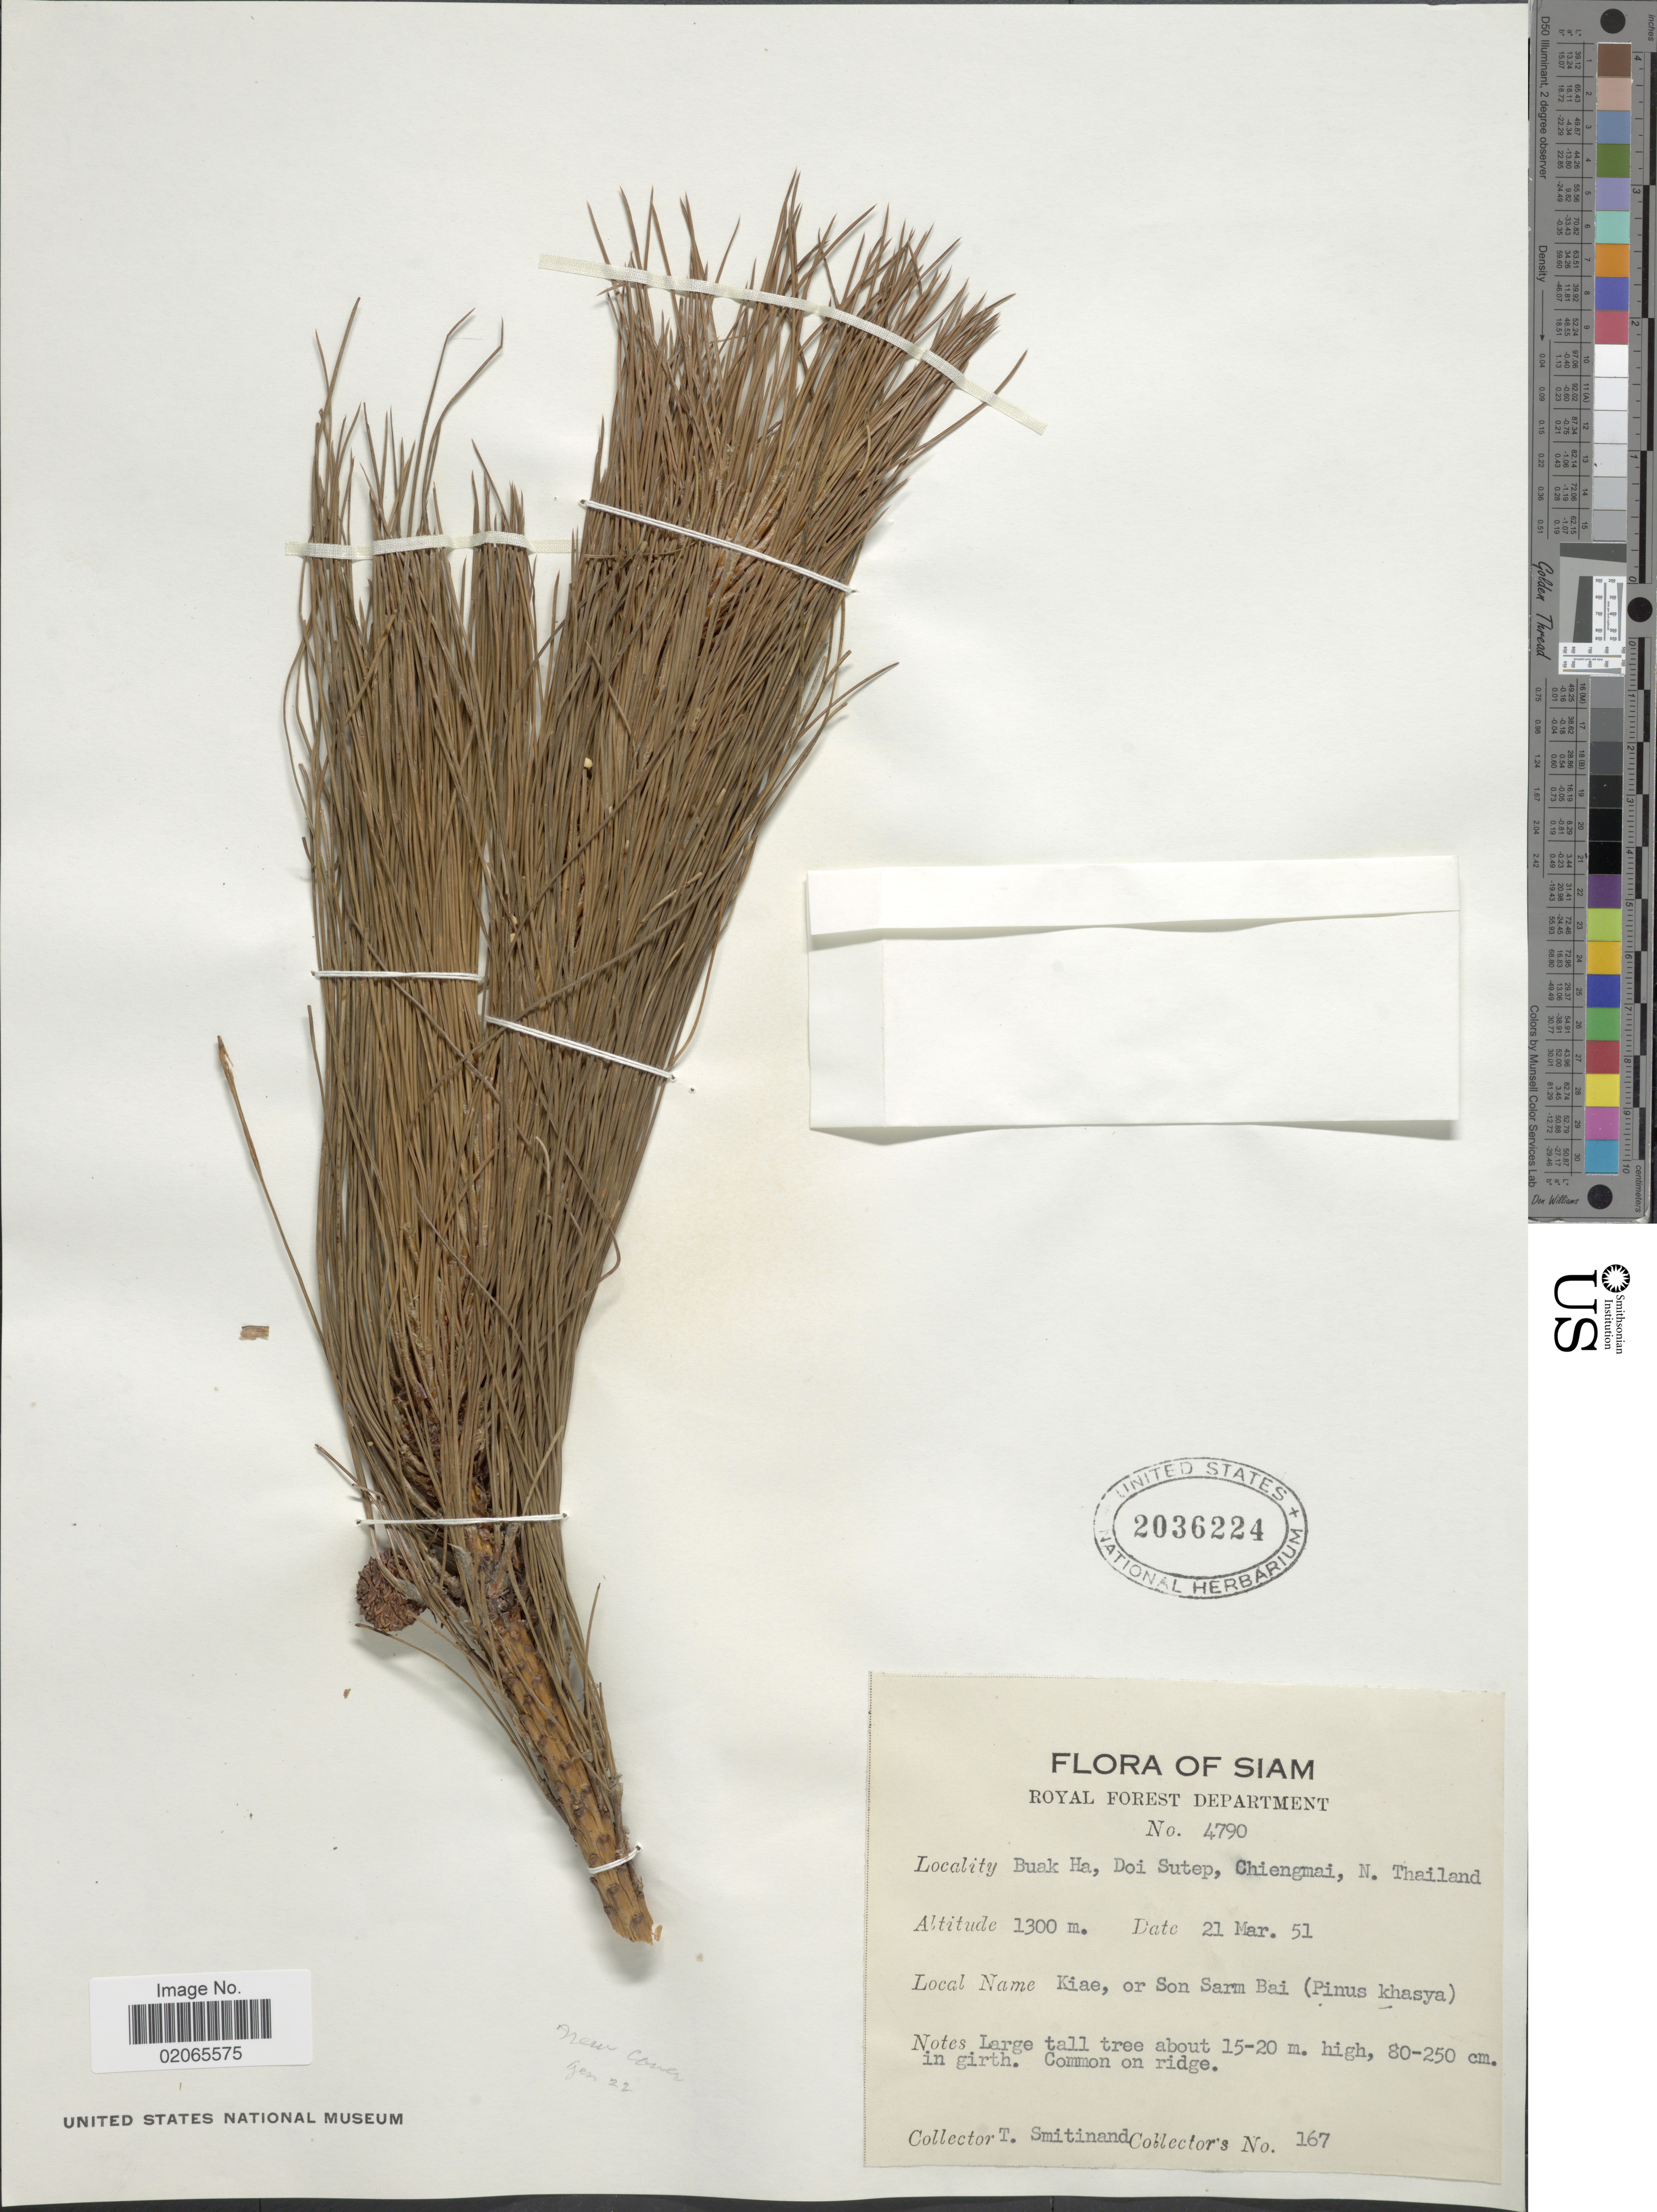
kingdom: Plantae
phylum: Tracheophyta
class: Pinopsida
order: Pinales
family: Pinaceae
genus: Pinus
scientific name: Pinus khasya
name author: Royle ex Hook. f.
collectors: T. Smitinand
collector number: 167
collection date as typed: Transcribed d/m/y: 21/3/51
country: Thailand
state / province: Chiang Mai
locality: Buak Ha, Doi Sutep, Chiengmai, N. Thailand, Siam Roya Forest Department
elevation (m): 1300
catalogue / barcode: US 2036224